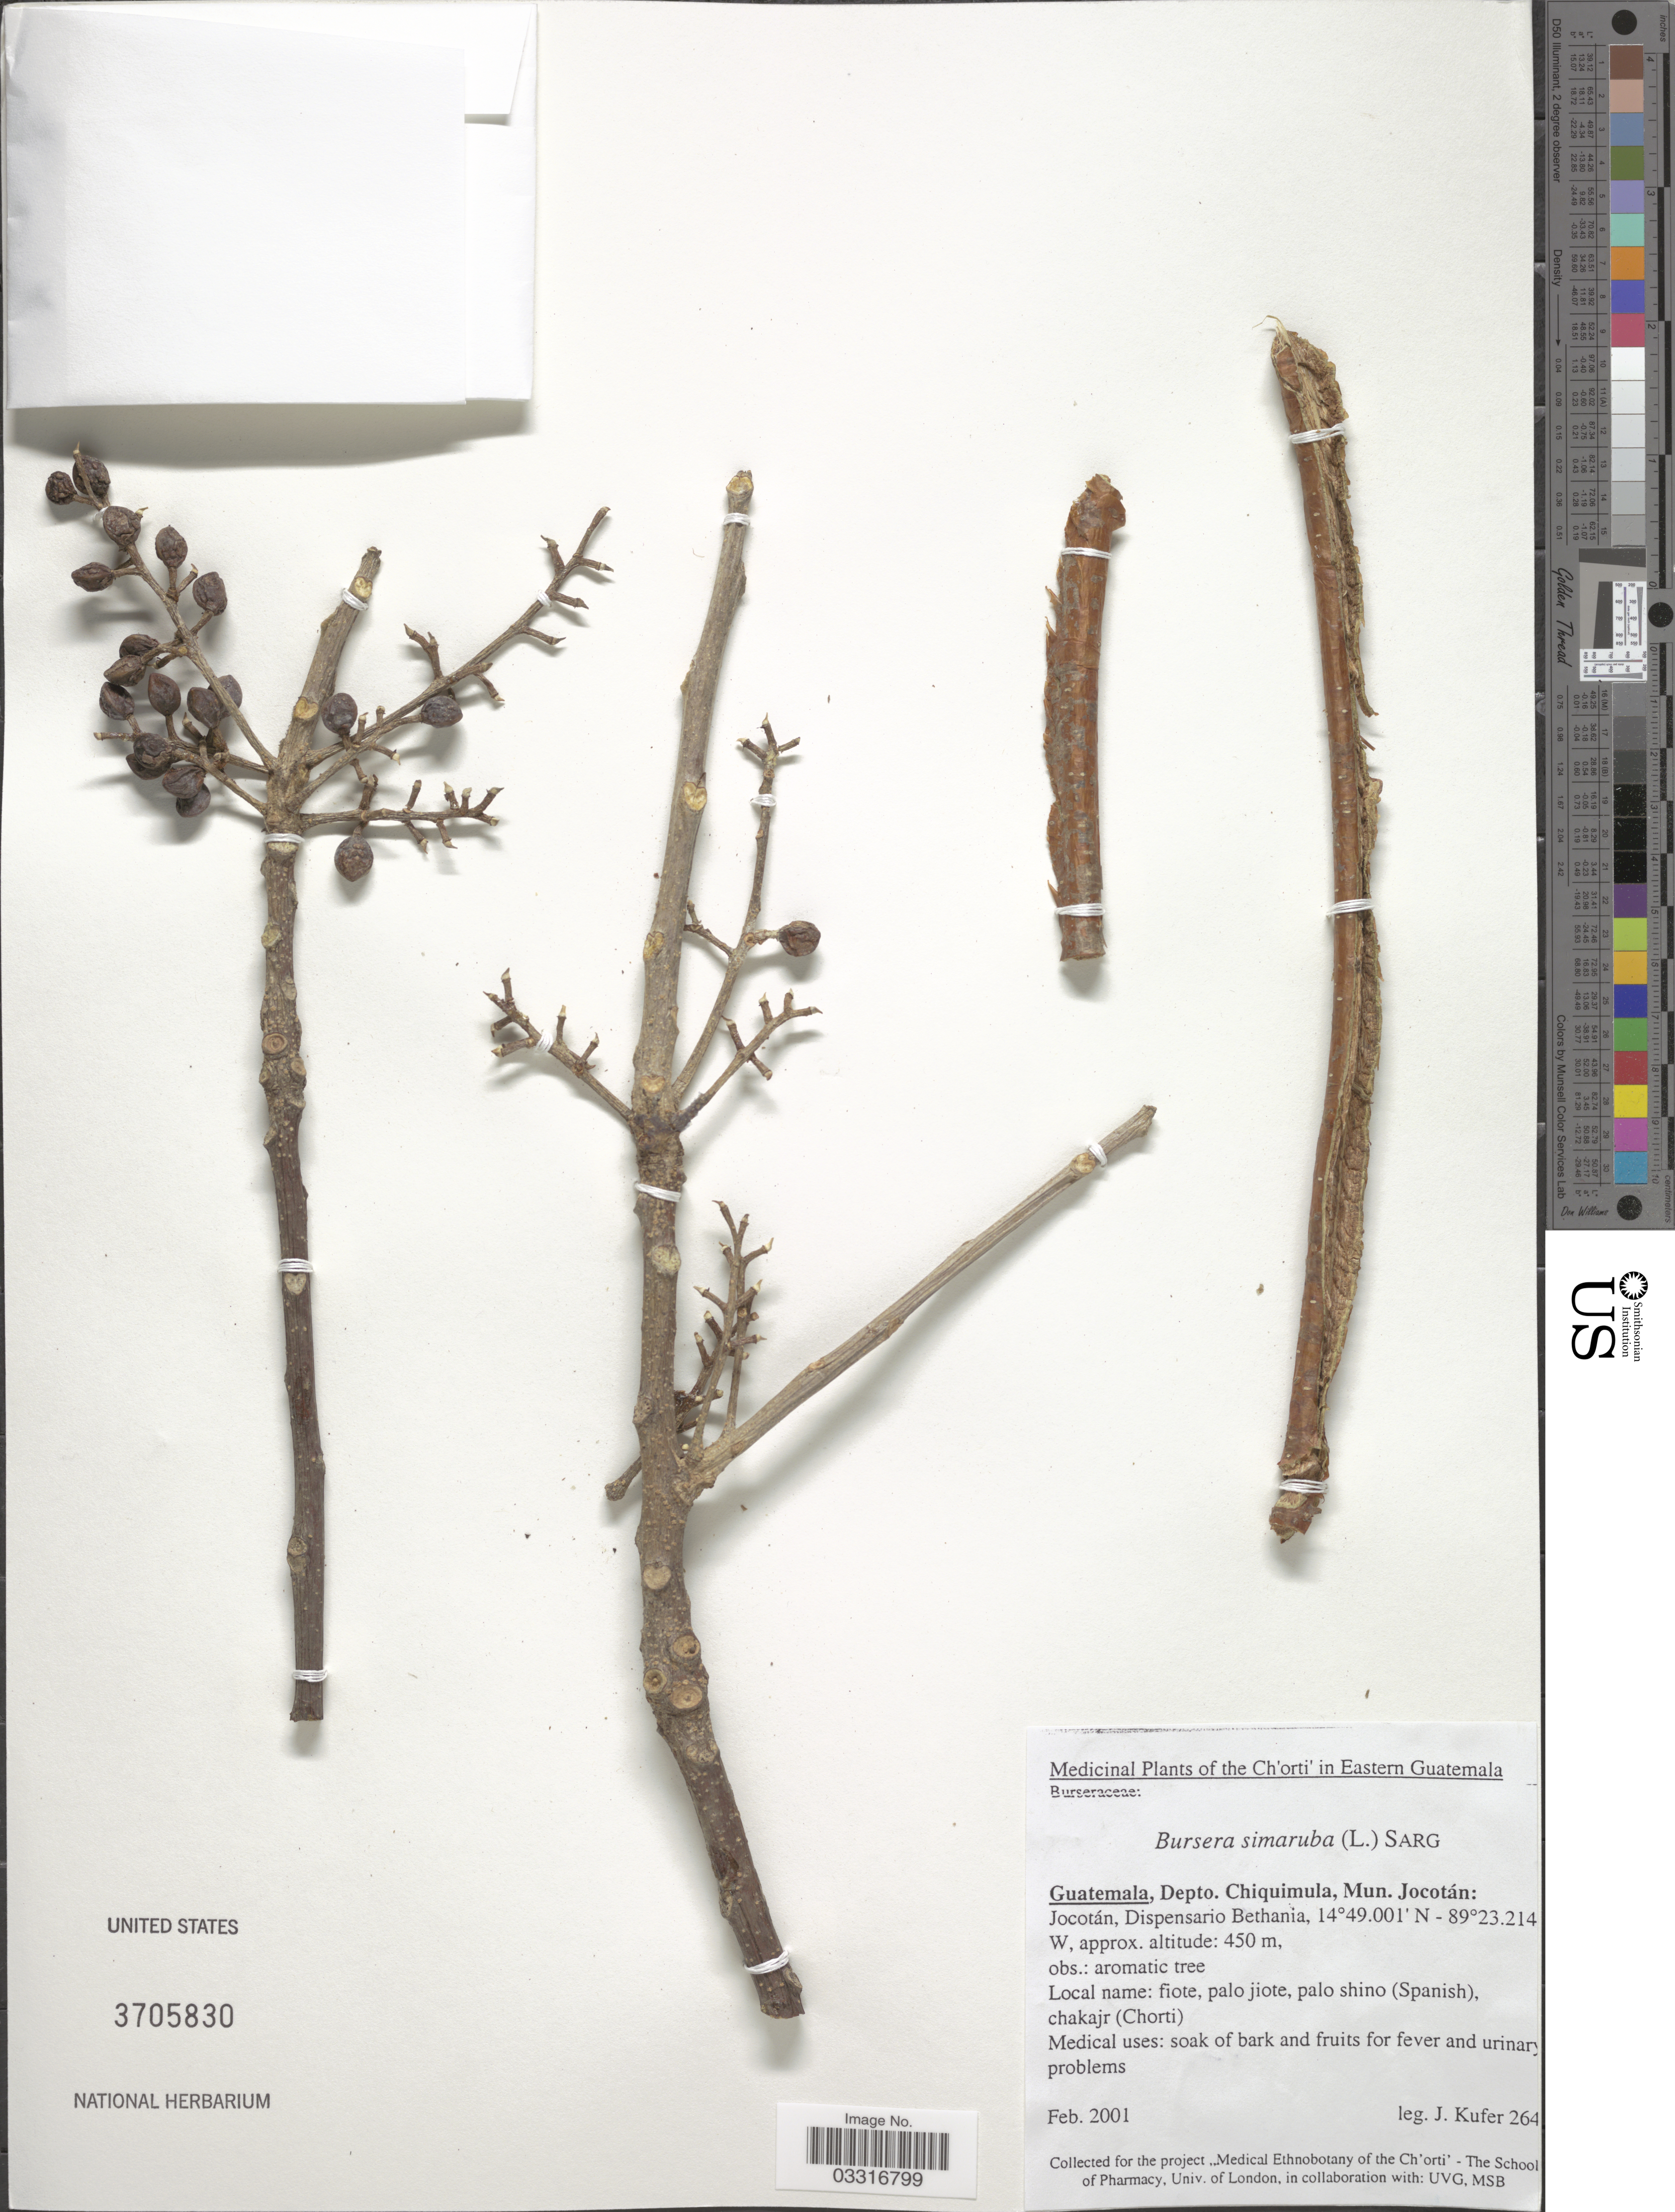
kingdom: Plantae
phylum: Tracheophyta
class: Magnoliopsida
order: Sapindales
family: Burseraceae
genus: Bursera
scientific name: Bursera simaruba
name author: (L.) Sarg.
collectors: J. Kufer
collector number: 264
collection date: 2001-02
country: Guatemala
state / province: Chiquimula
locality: The Ch'orti in Eastern Guatemala. Depto. Chiquimula, Mun. Jocotán: Jocotán, Dispensario Bethania.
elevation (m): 450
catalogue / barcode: US 3705830